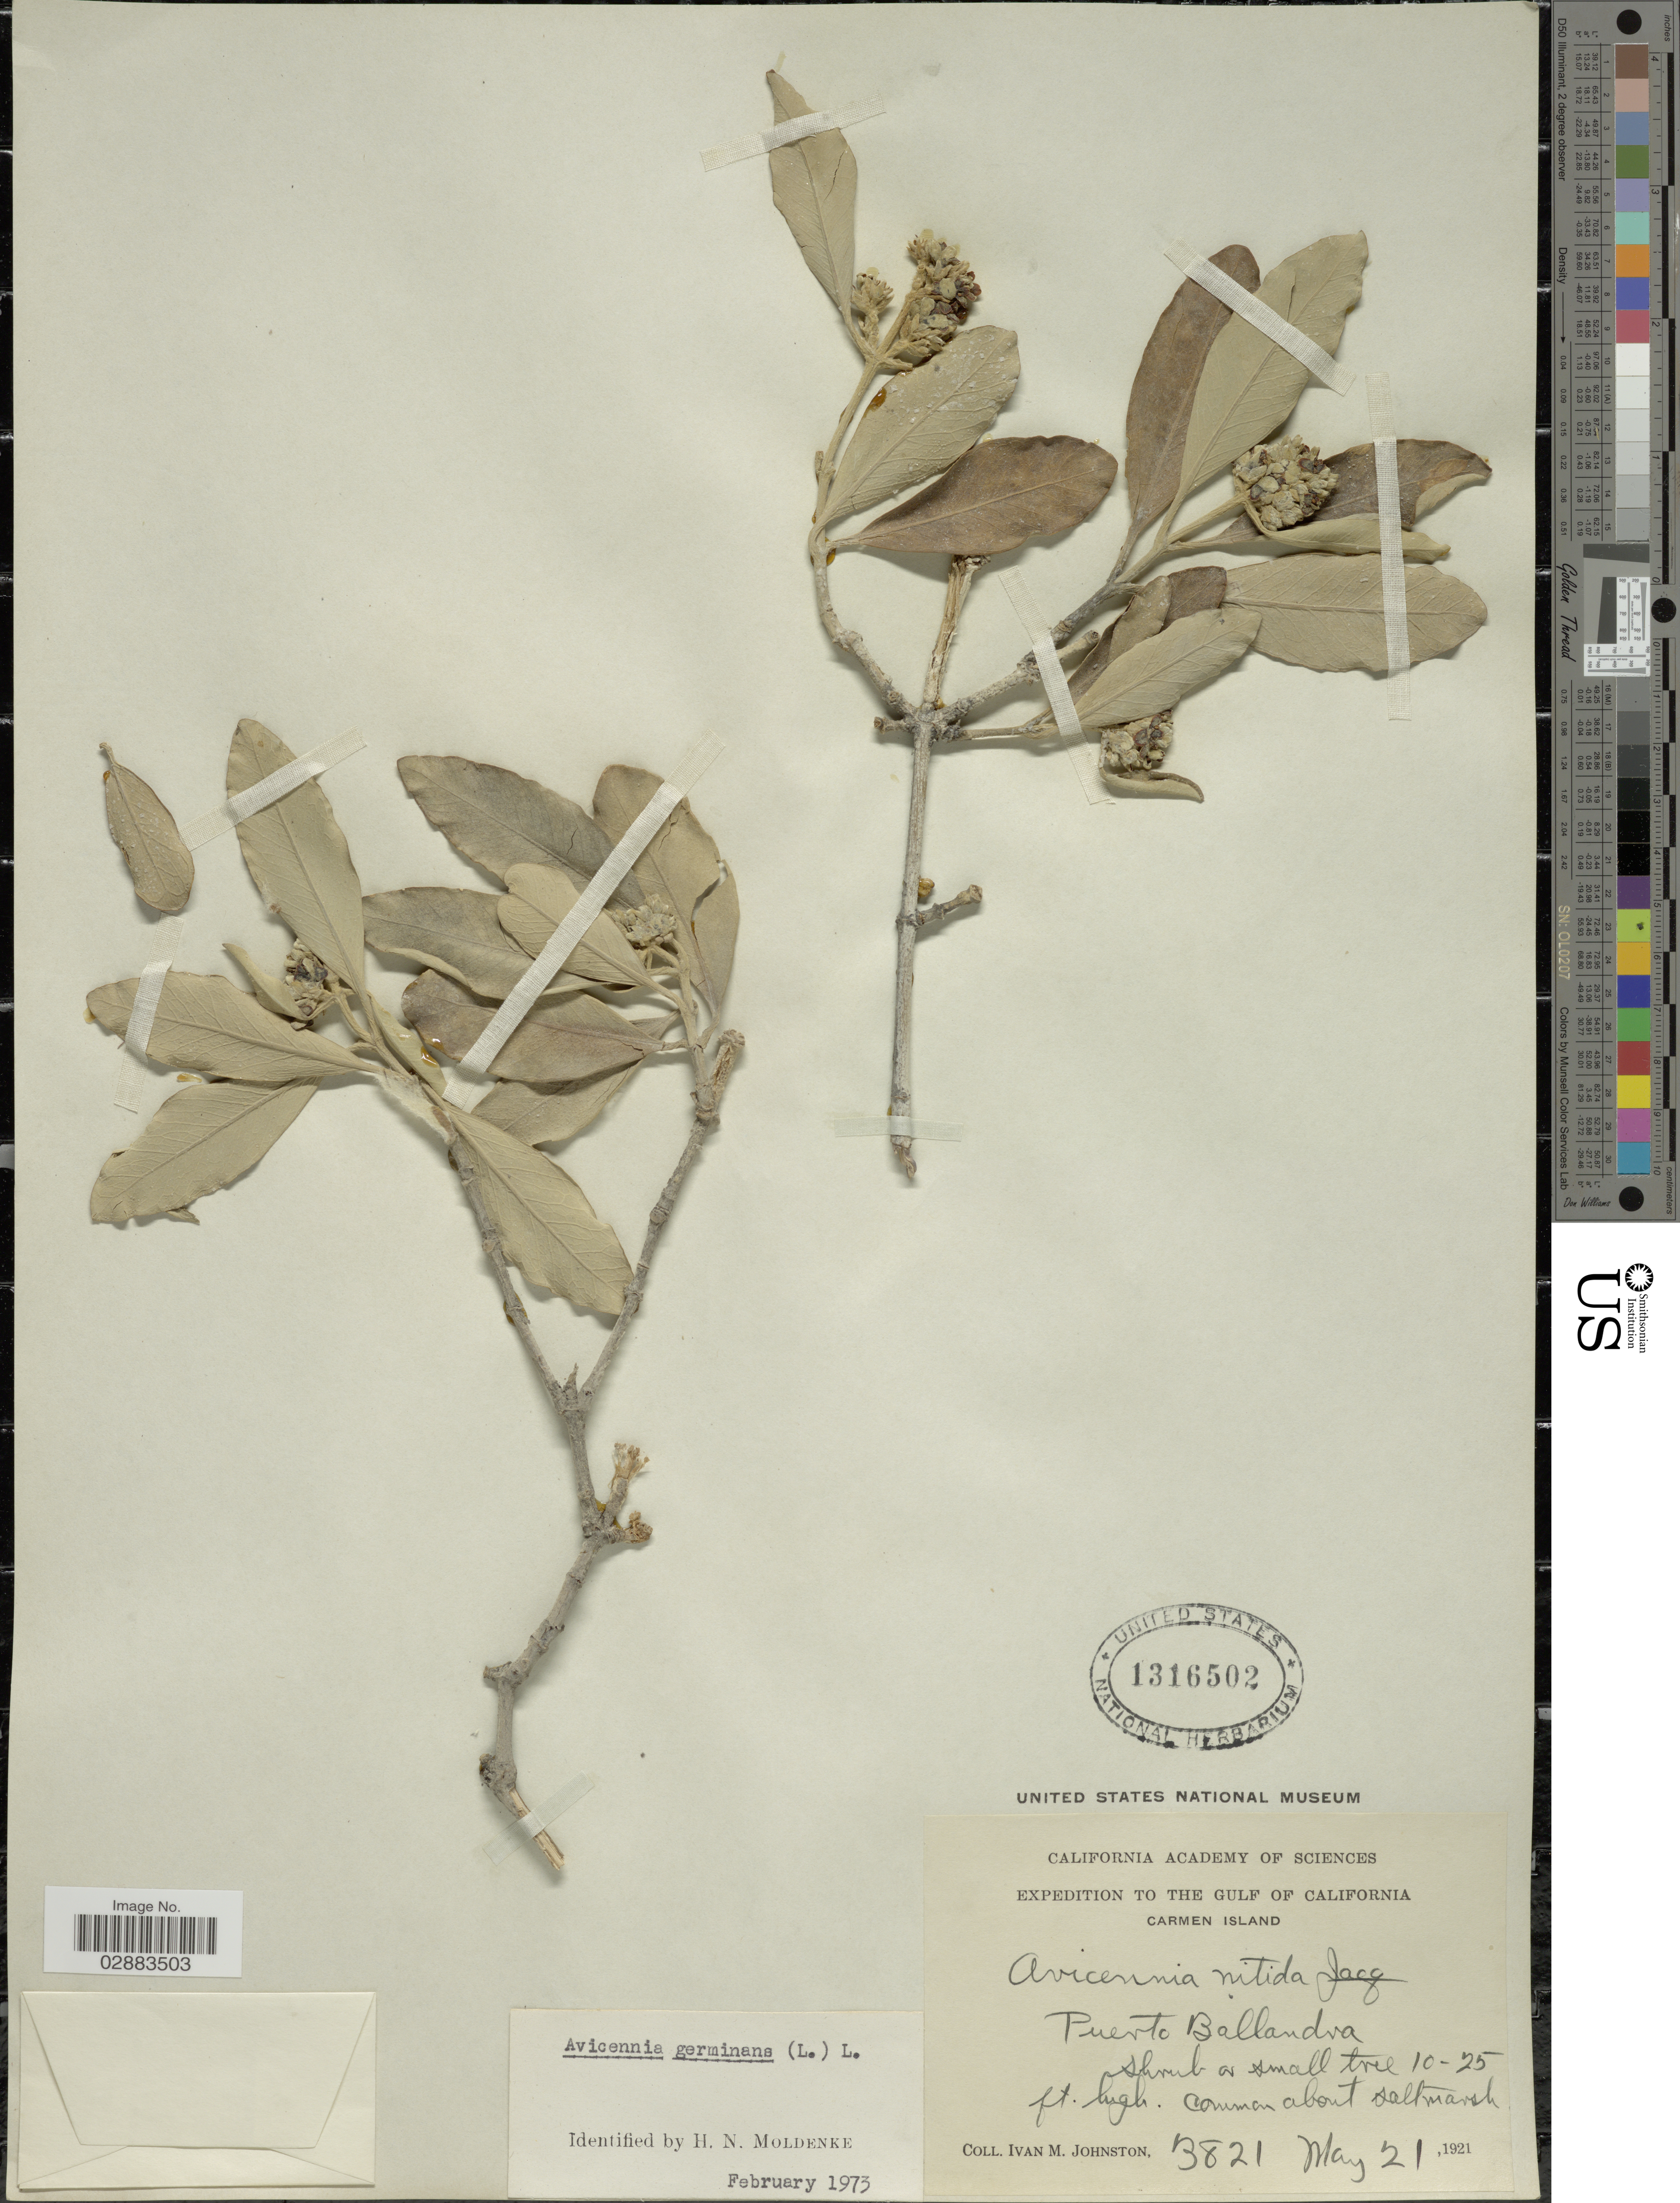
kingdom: Plantae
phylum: Tracheophyta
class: Magnoliopsida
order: Lamiales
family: Acanthaceae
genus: Avicennia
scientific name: Avicennia germinans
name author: (L.) L.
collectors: I.M. Johnston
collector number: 3821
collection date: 1921-05-21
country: Mexico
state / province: Baja California Sur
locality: The Gulf of California. Carmen Island. Puerto Ballandra.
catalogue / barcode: US 1316502